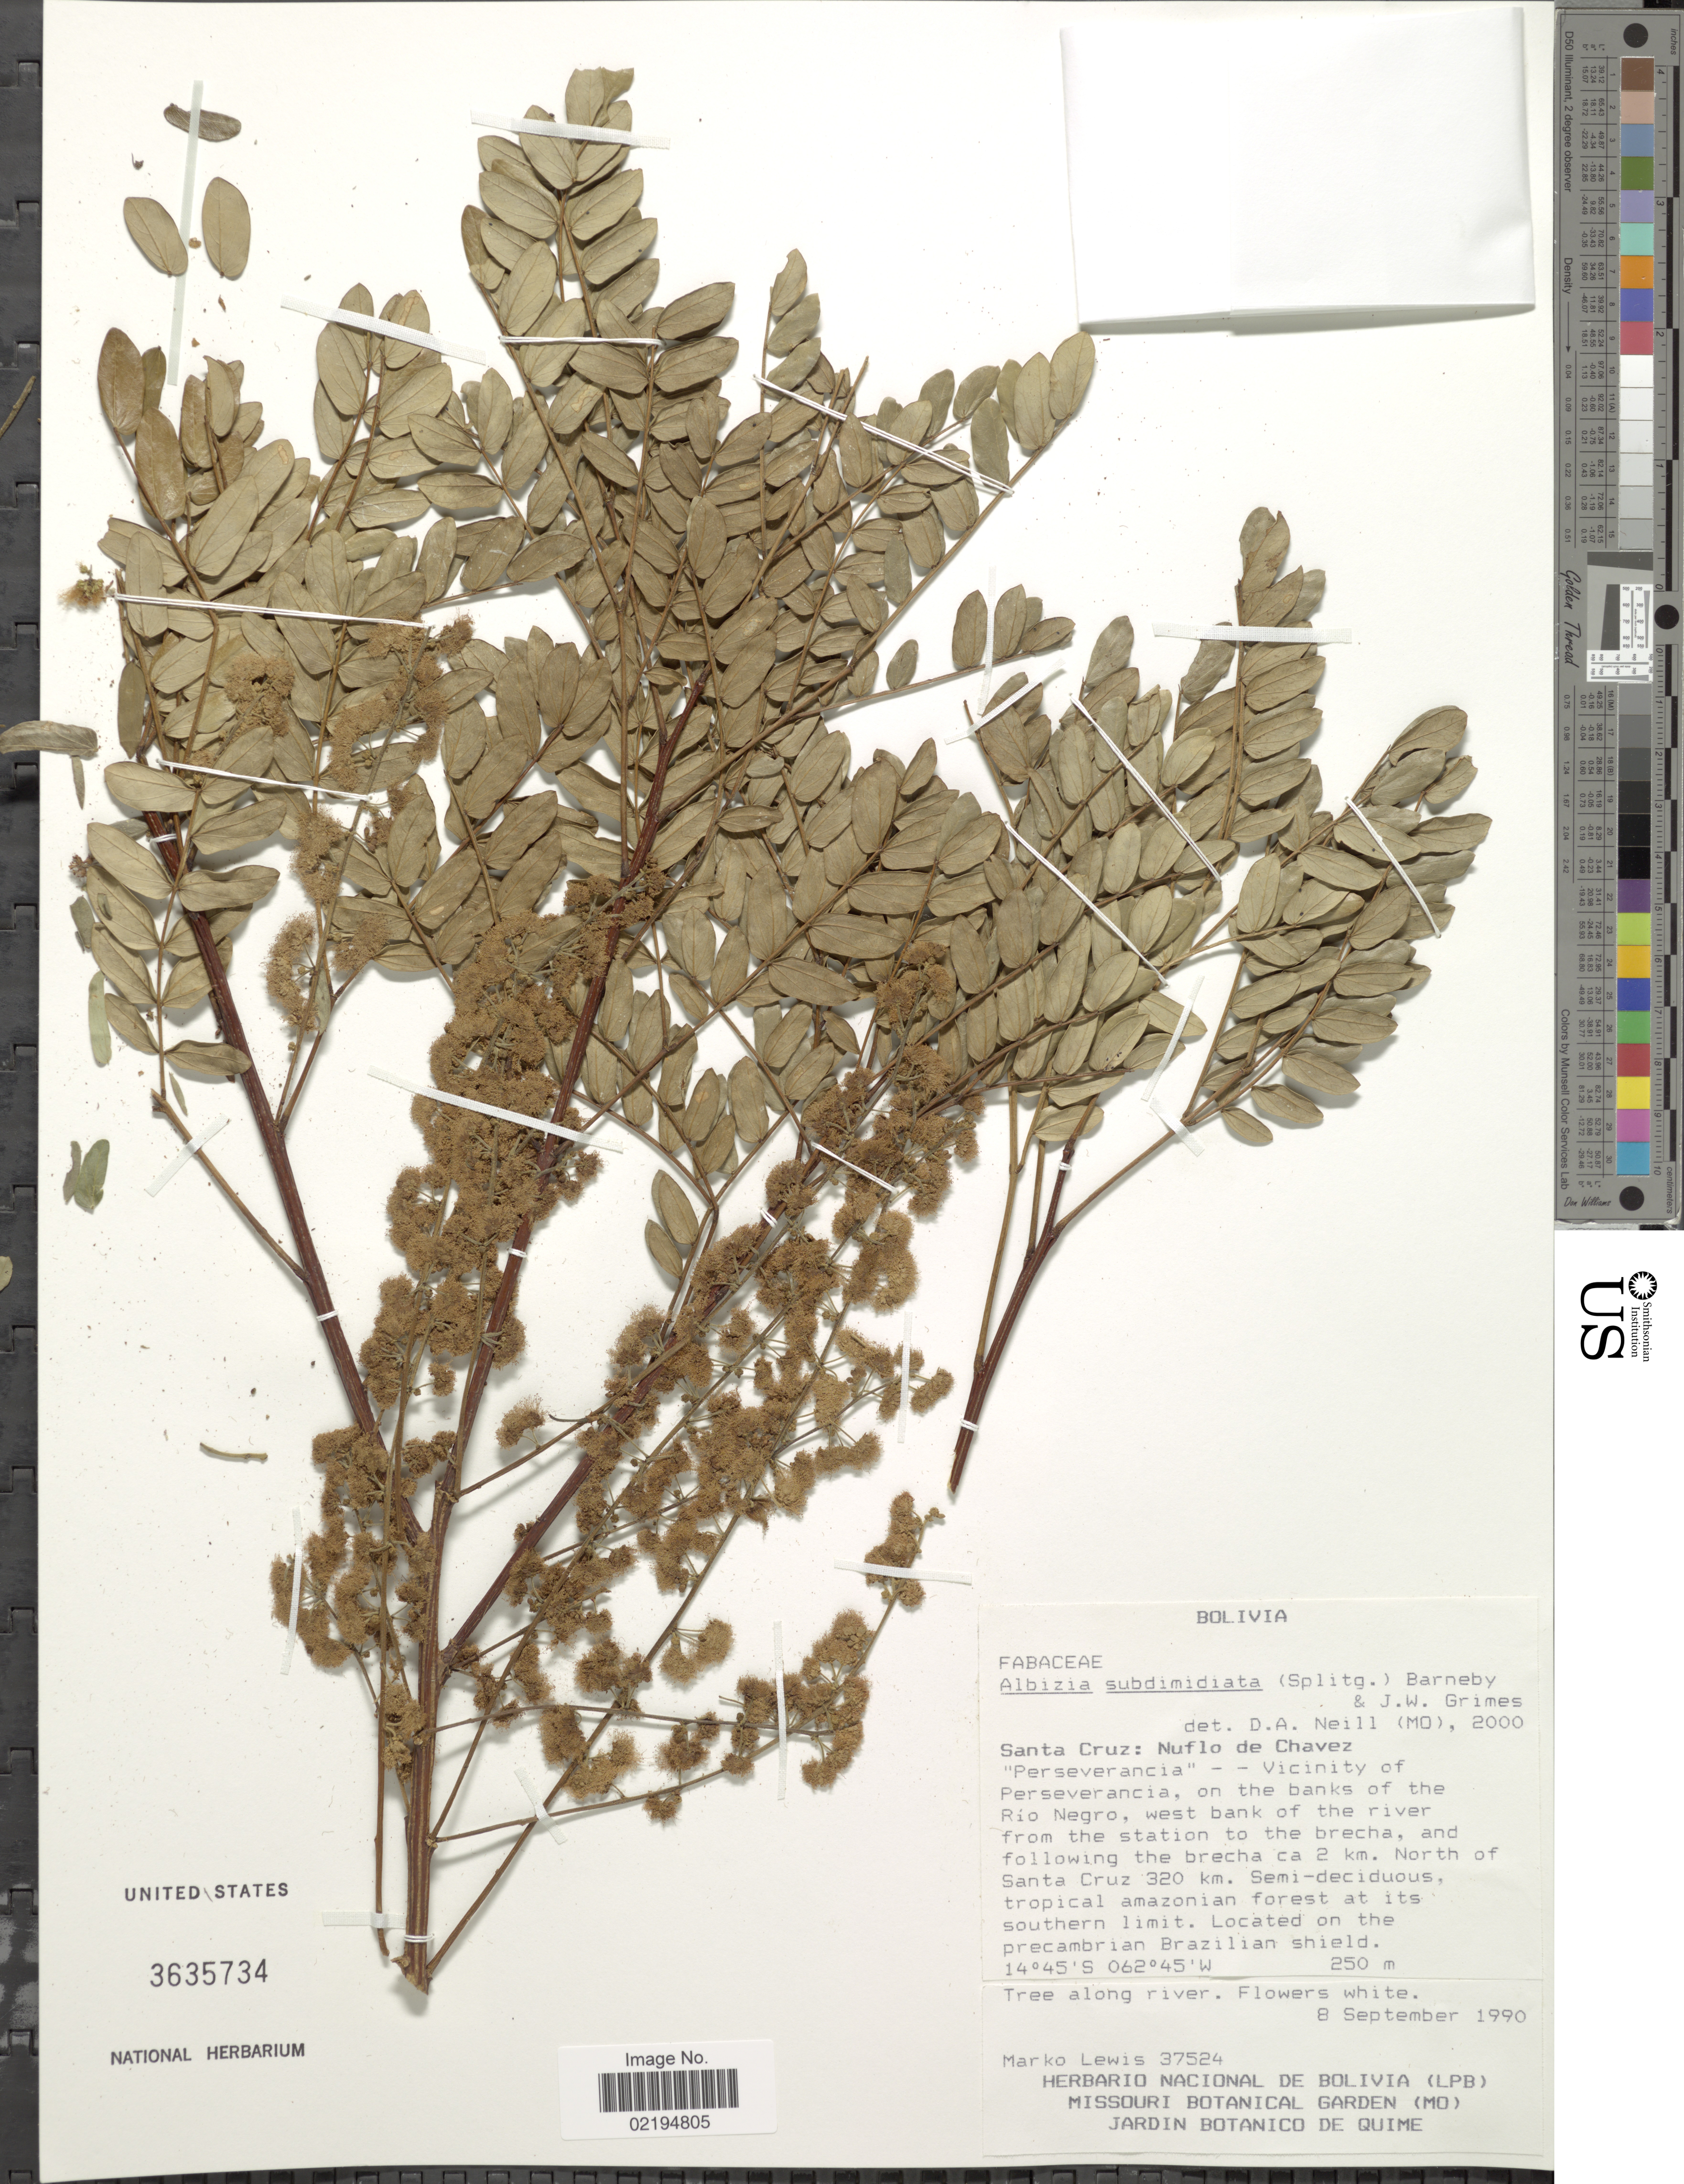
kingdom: Plantae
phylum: Tracheophyta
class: Magnoliopsida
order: Fabales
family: Fabaceae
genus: Pseudalbizzia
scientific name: Pseudalbizzia subdimidiata var. subdimidiata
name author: (Splitg.) Koenen & Duno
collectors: M. A. Lewis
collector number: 37524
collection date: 1990-09-08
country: Bolivia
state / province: Santa Cruz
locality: Nuflo de Chavez, "Perseverancia"-vicinity of Perseverancia, on the banks of the Rio Negro, west bank of the river from the station to the bracha ca 2 km. North of Santa Cruz 320 km, located on the precambrian Brazilian shield.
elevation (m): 250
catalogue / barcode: US 3635734